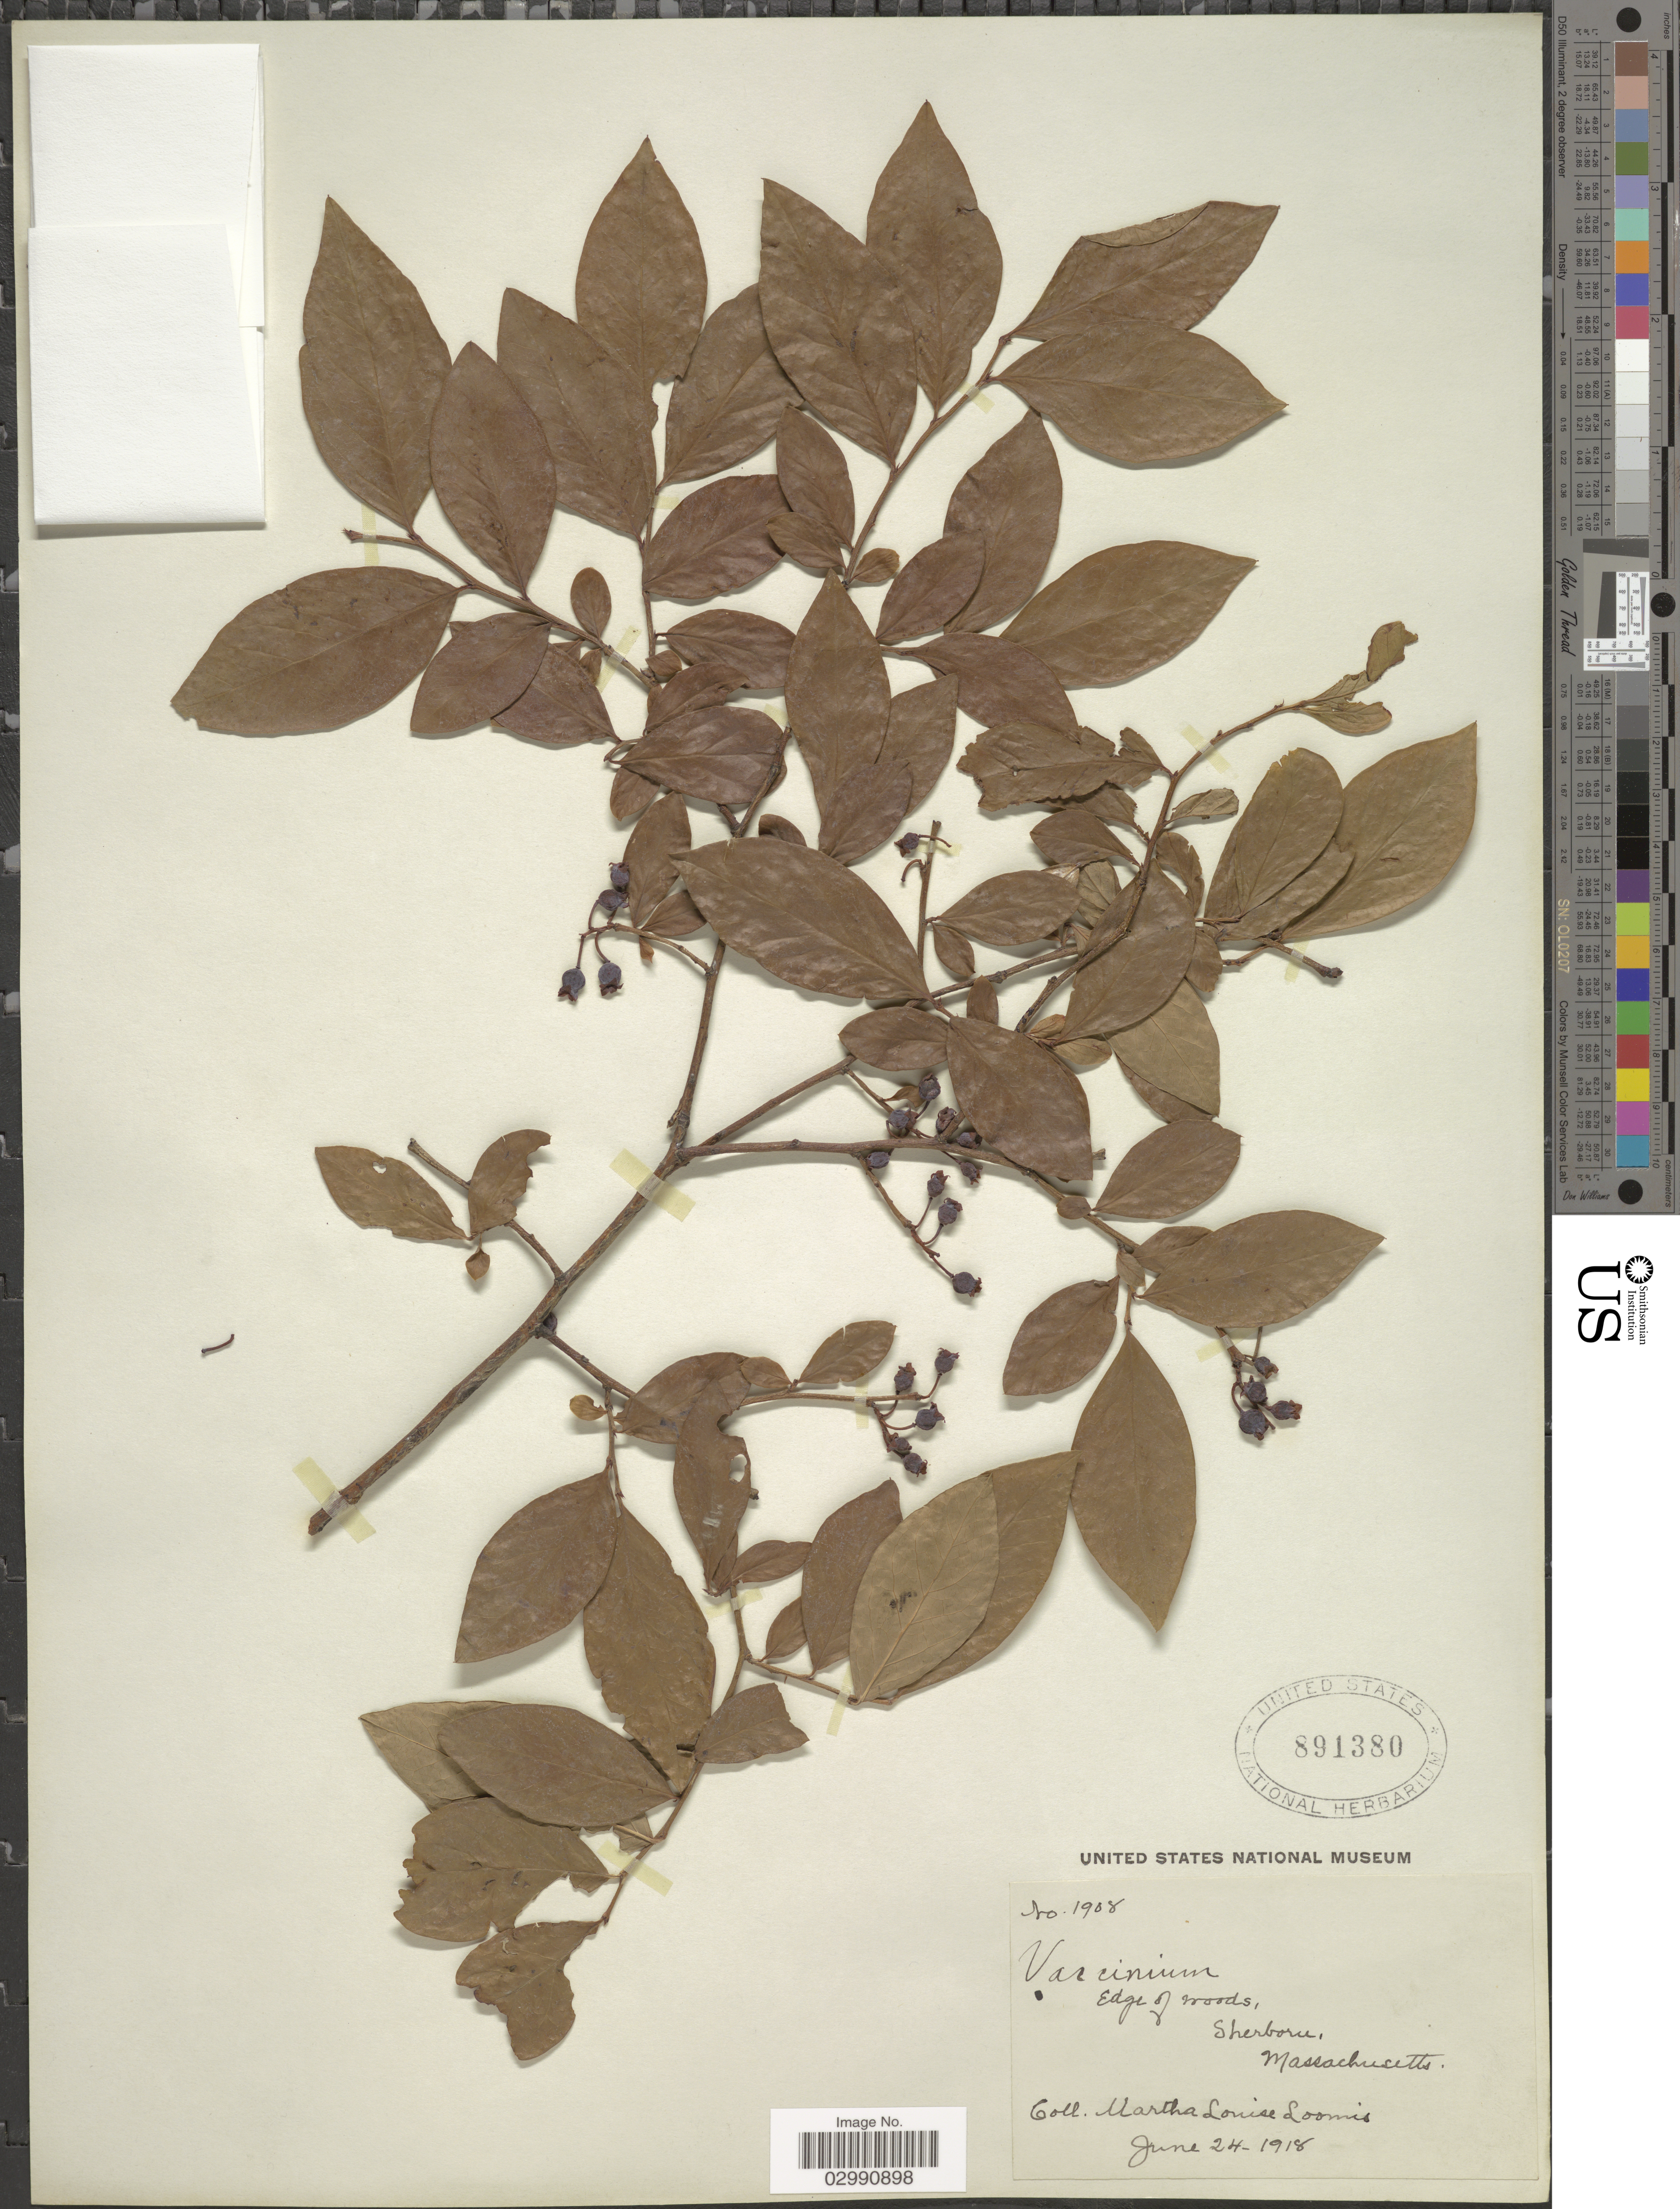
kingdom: Plantae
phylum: Tracheophyta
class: Magnoliopsida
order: Ericales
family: Ericaceae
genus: Vaccinium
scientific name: Vaccinium sp.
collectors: M. L. Loomis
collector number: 1908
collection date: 1918-06-24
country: United States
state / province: Massachusetts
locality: Edge of woods, Sherborn.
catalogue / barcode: US 891380